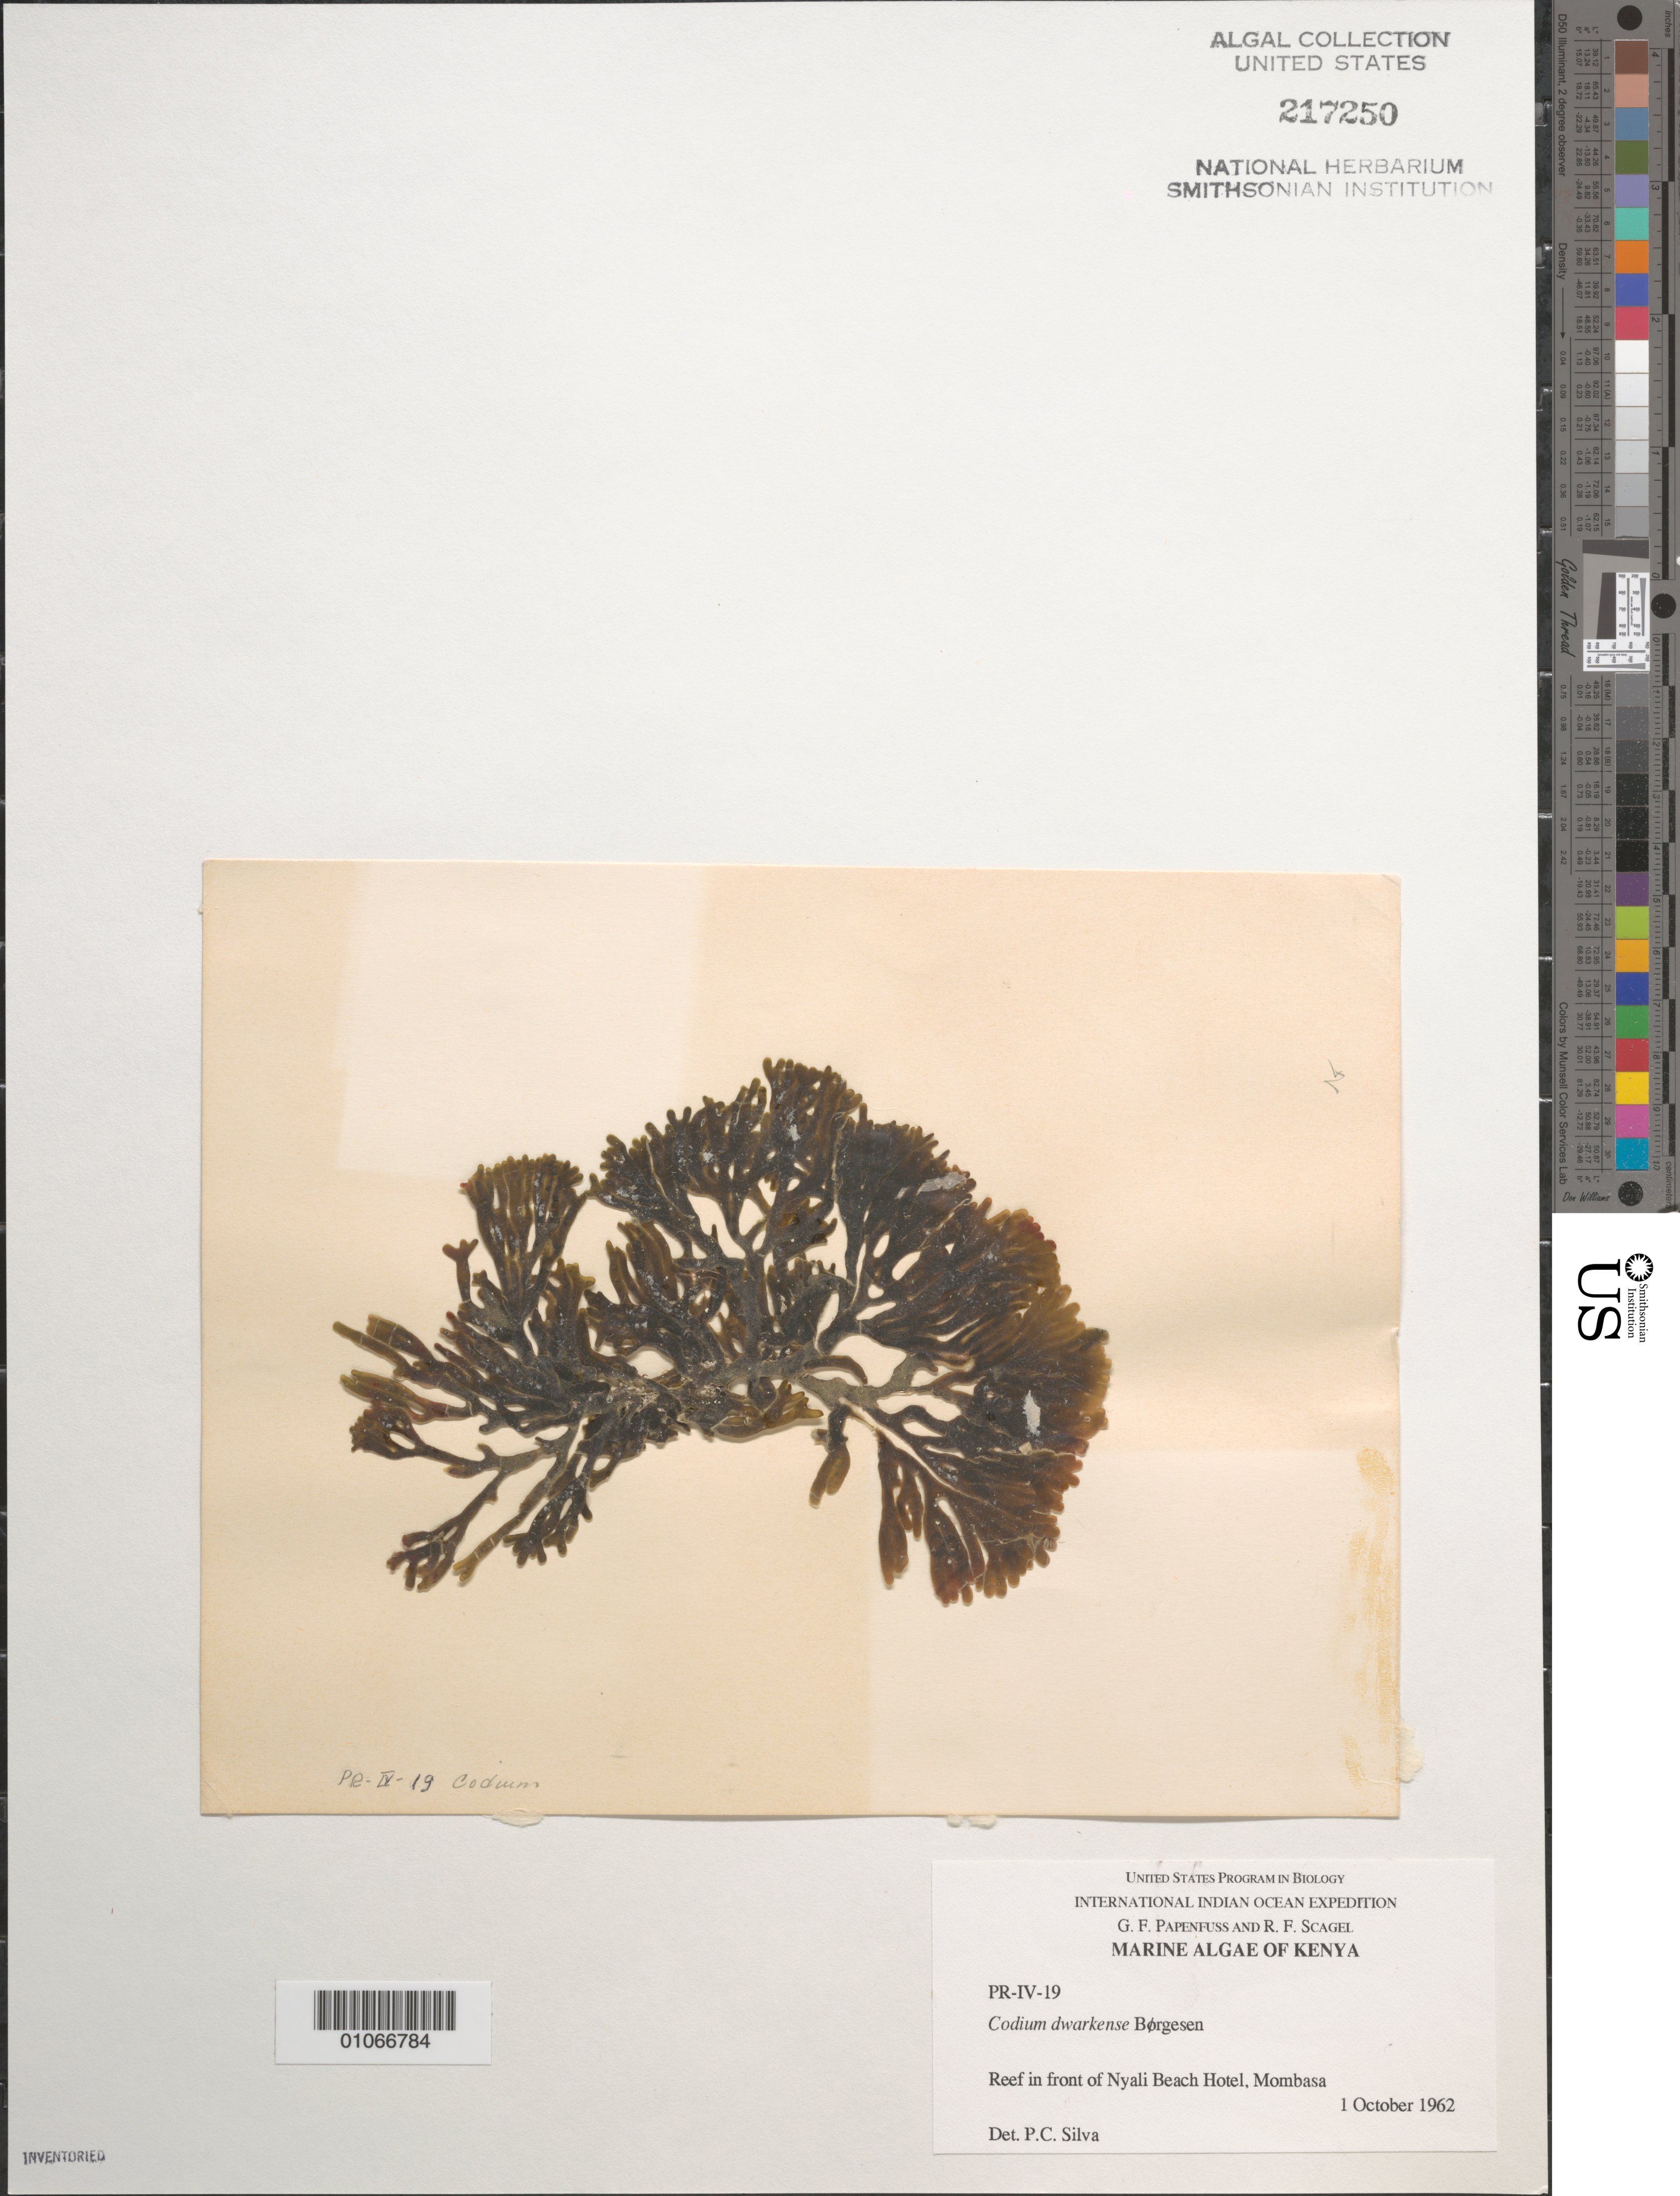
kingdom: Plantae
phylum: Chlorophyta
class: Ulvophyceae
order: Bryopsidales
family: Codiaceae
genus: Codium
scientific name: Codium dwarkense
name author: Børgesen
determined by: Silva, P. C.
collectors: G. Papenfuss & R. F. Scagel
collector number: PR-IV-19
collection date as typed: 01 Oct 1962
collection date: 1962-10-01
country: Kenya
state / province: Mombasa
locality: Reef in front of Nyali Beach Hotel, Mombasa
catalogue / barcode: US 217250